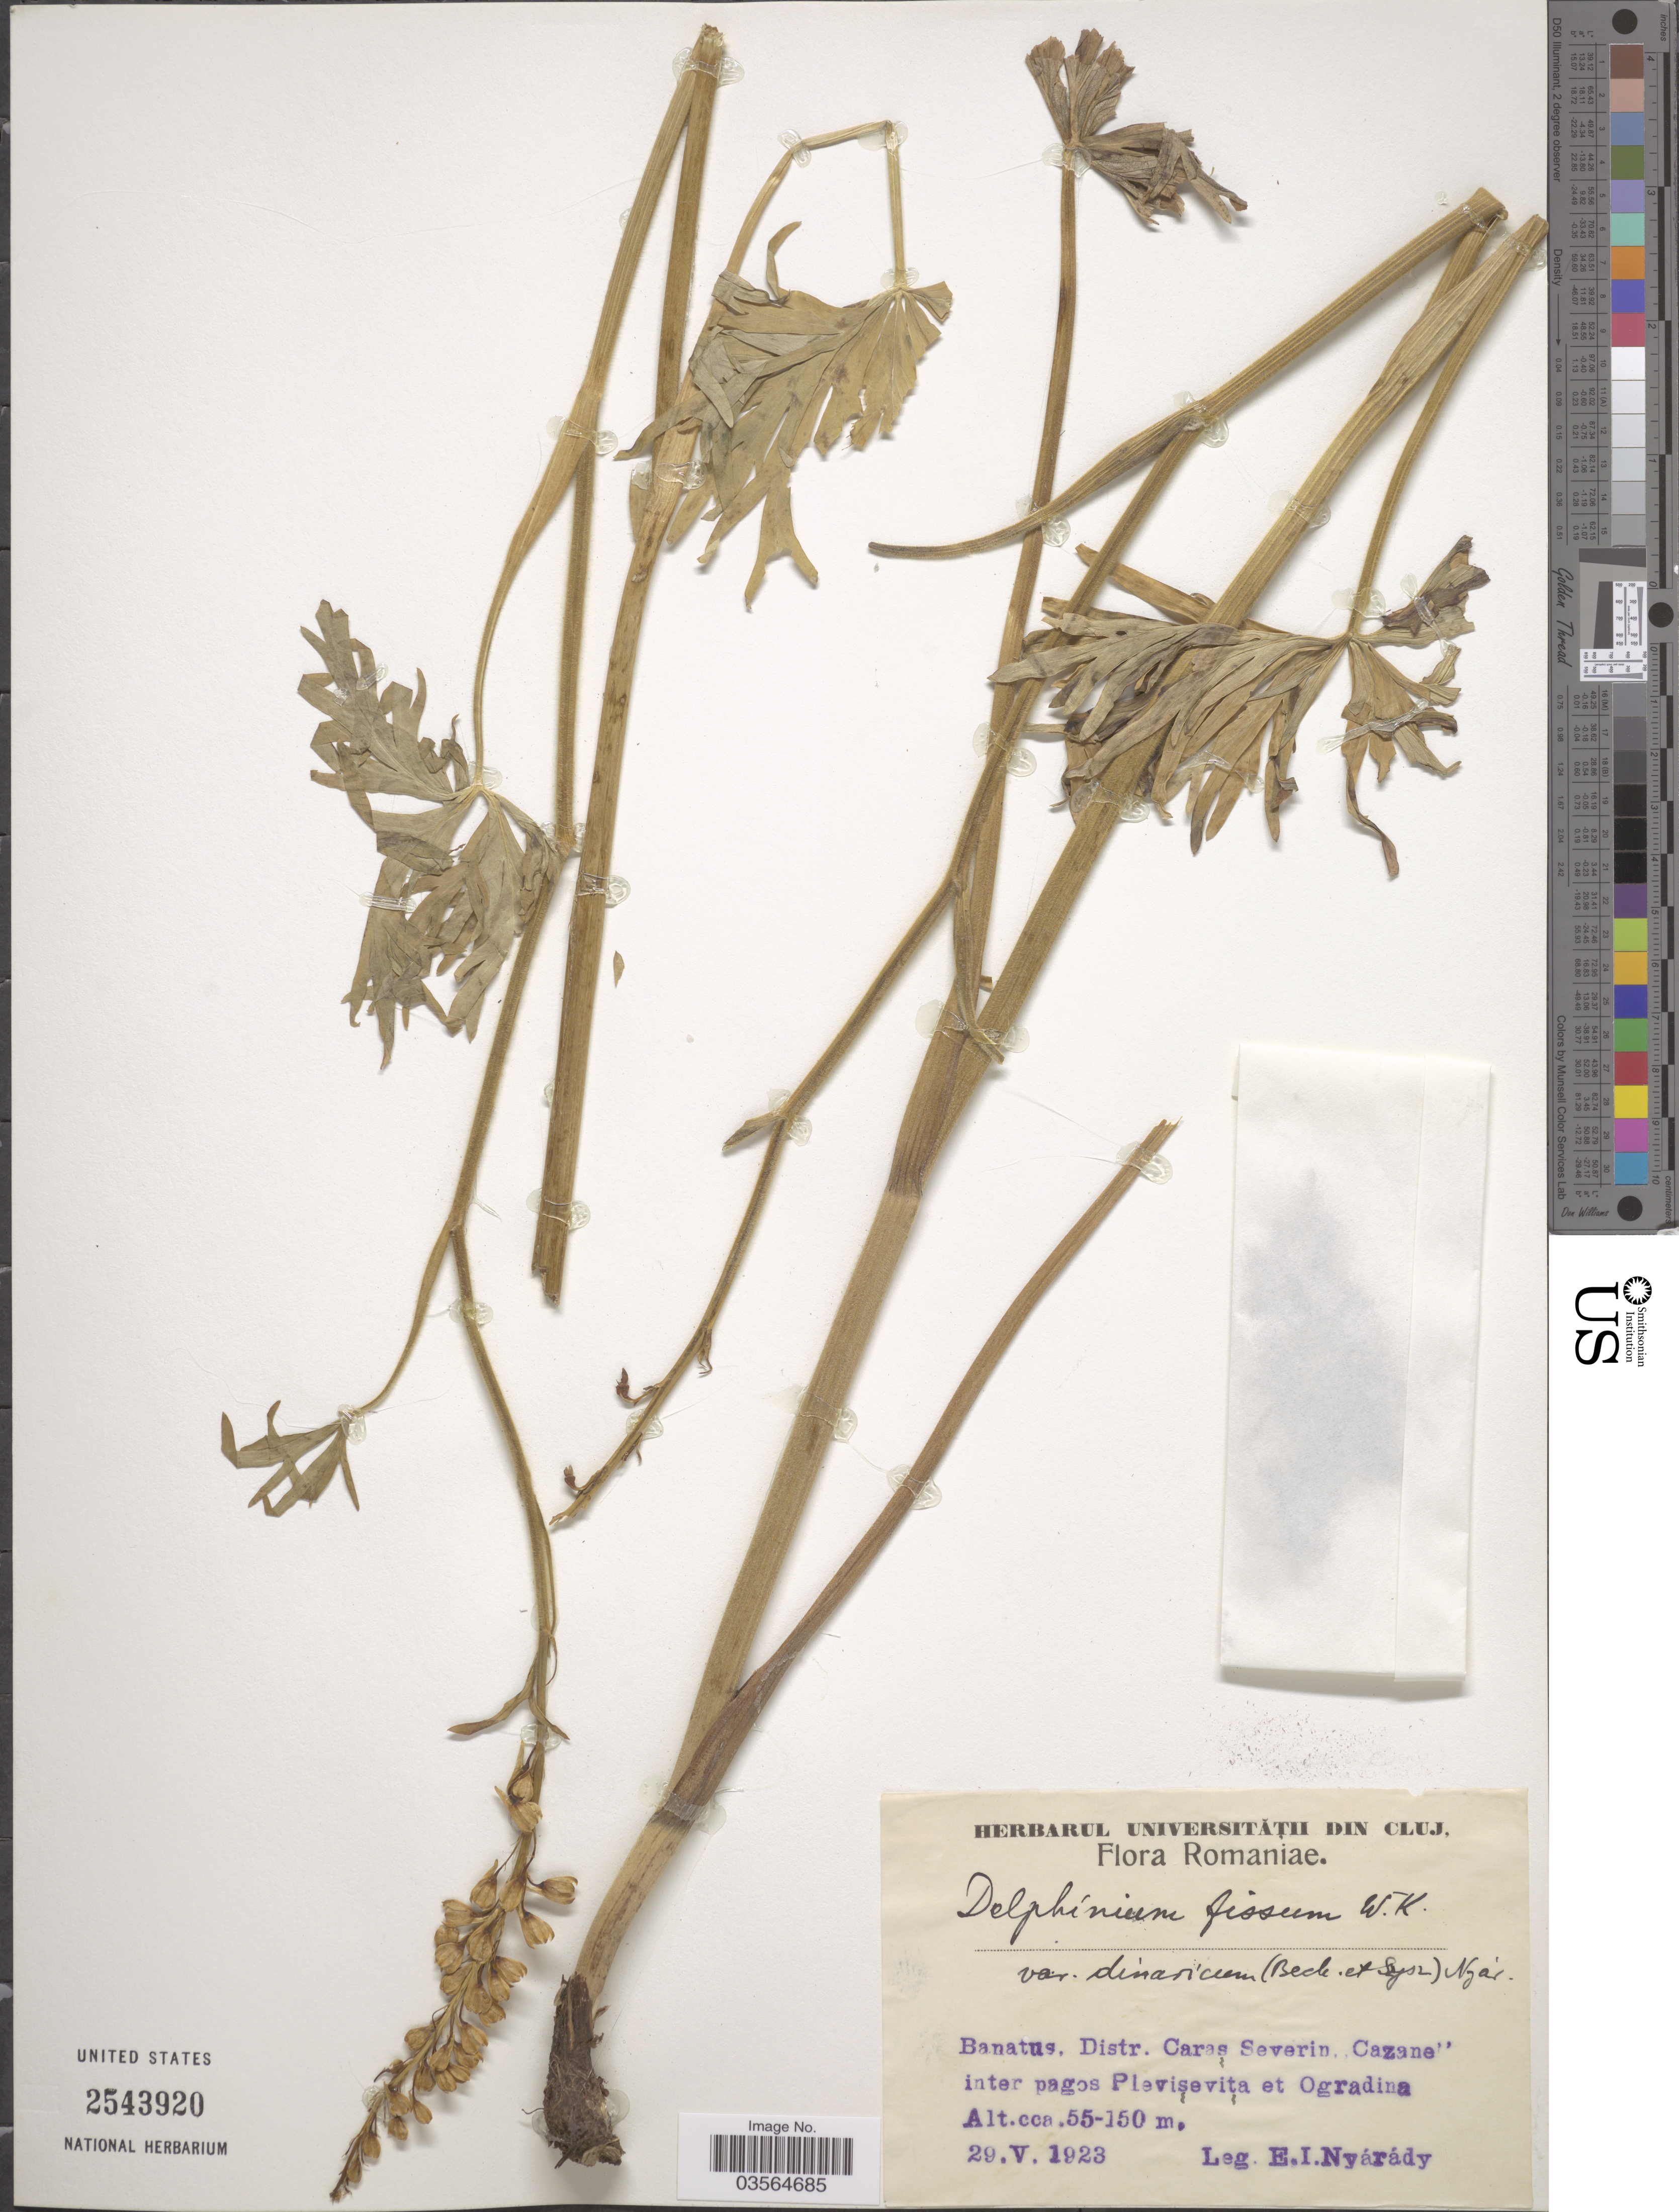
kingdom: Plantae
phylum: Tracheophyta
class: Magnoliopsida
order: Ranunculales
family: Ranunculaceae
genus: Delphinium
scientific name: Delphinium fissum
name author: Waldst. & Kit.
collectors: E. Nyárády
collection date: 1923-05-29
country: Romania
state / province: Caras-Severin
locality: Banatus. Distr. Caraş Severin "Cazane" inter pagos Plevişeviţa et Ogradina.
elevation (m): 55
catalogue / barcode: US 2543920